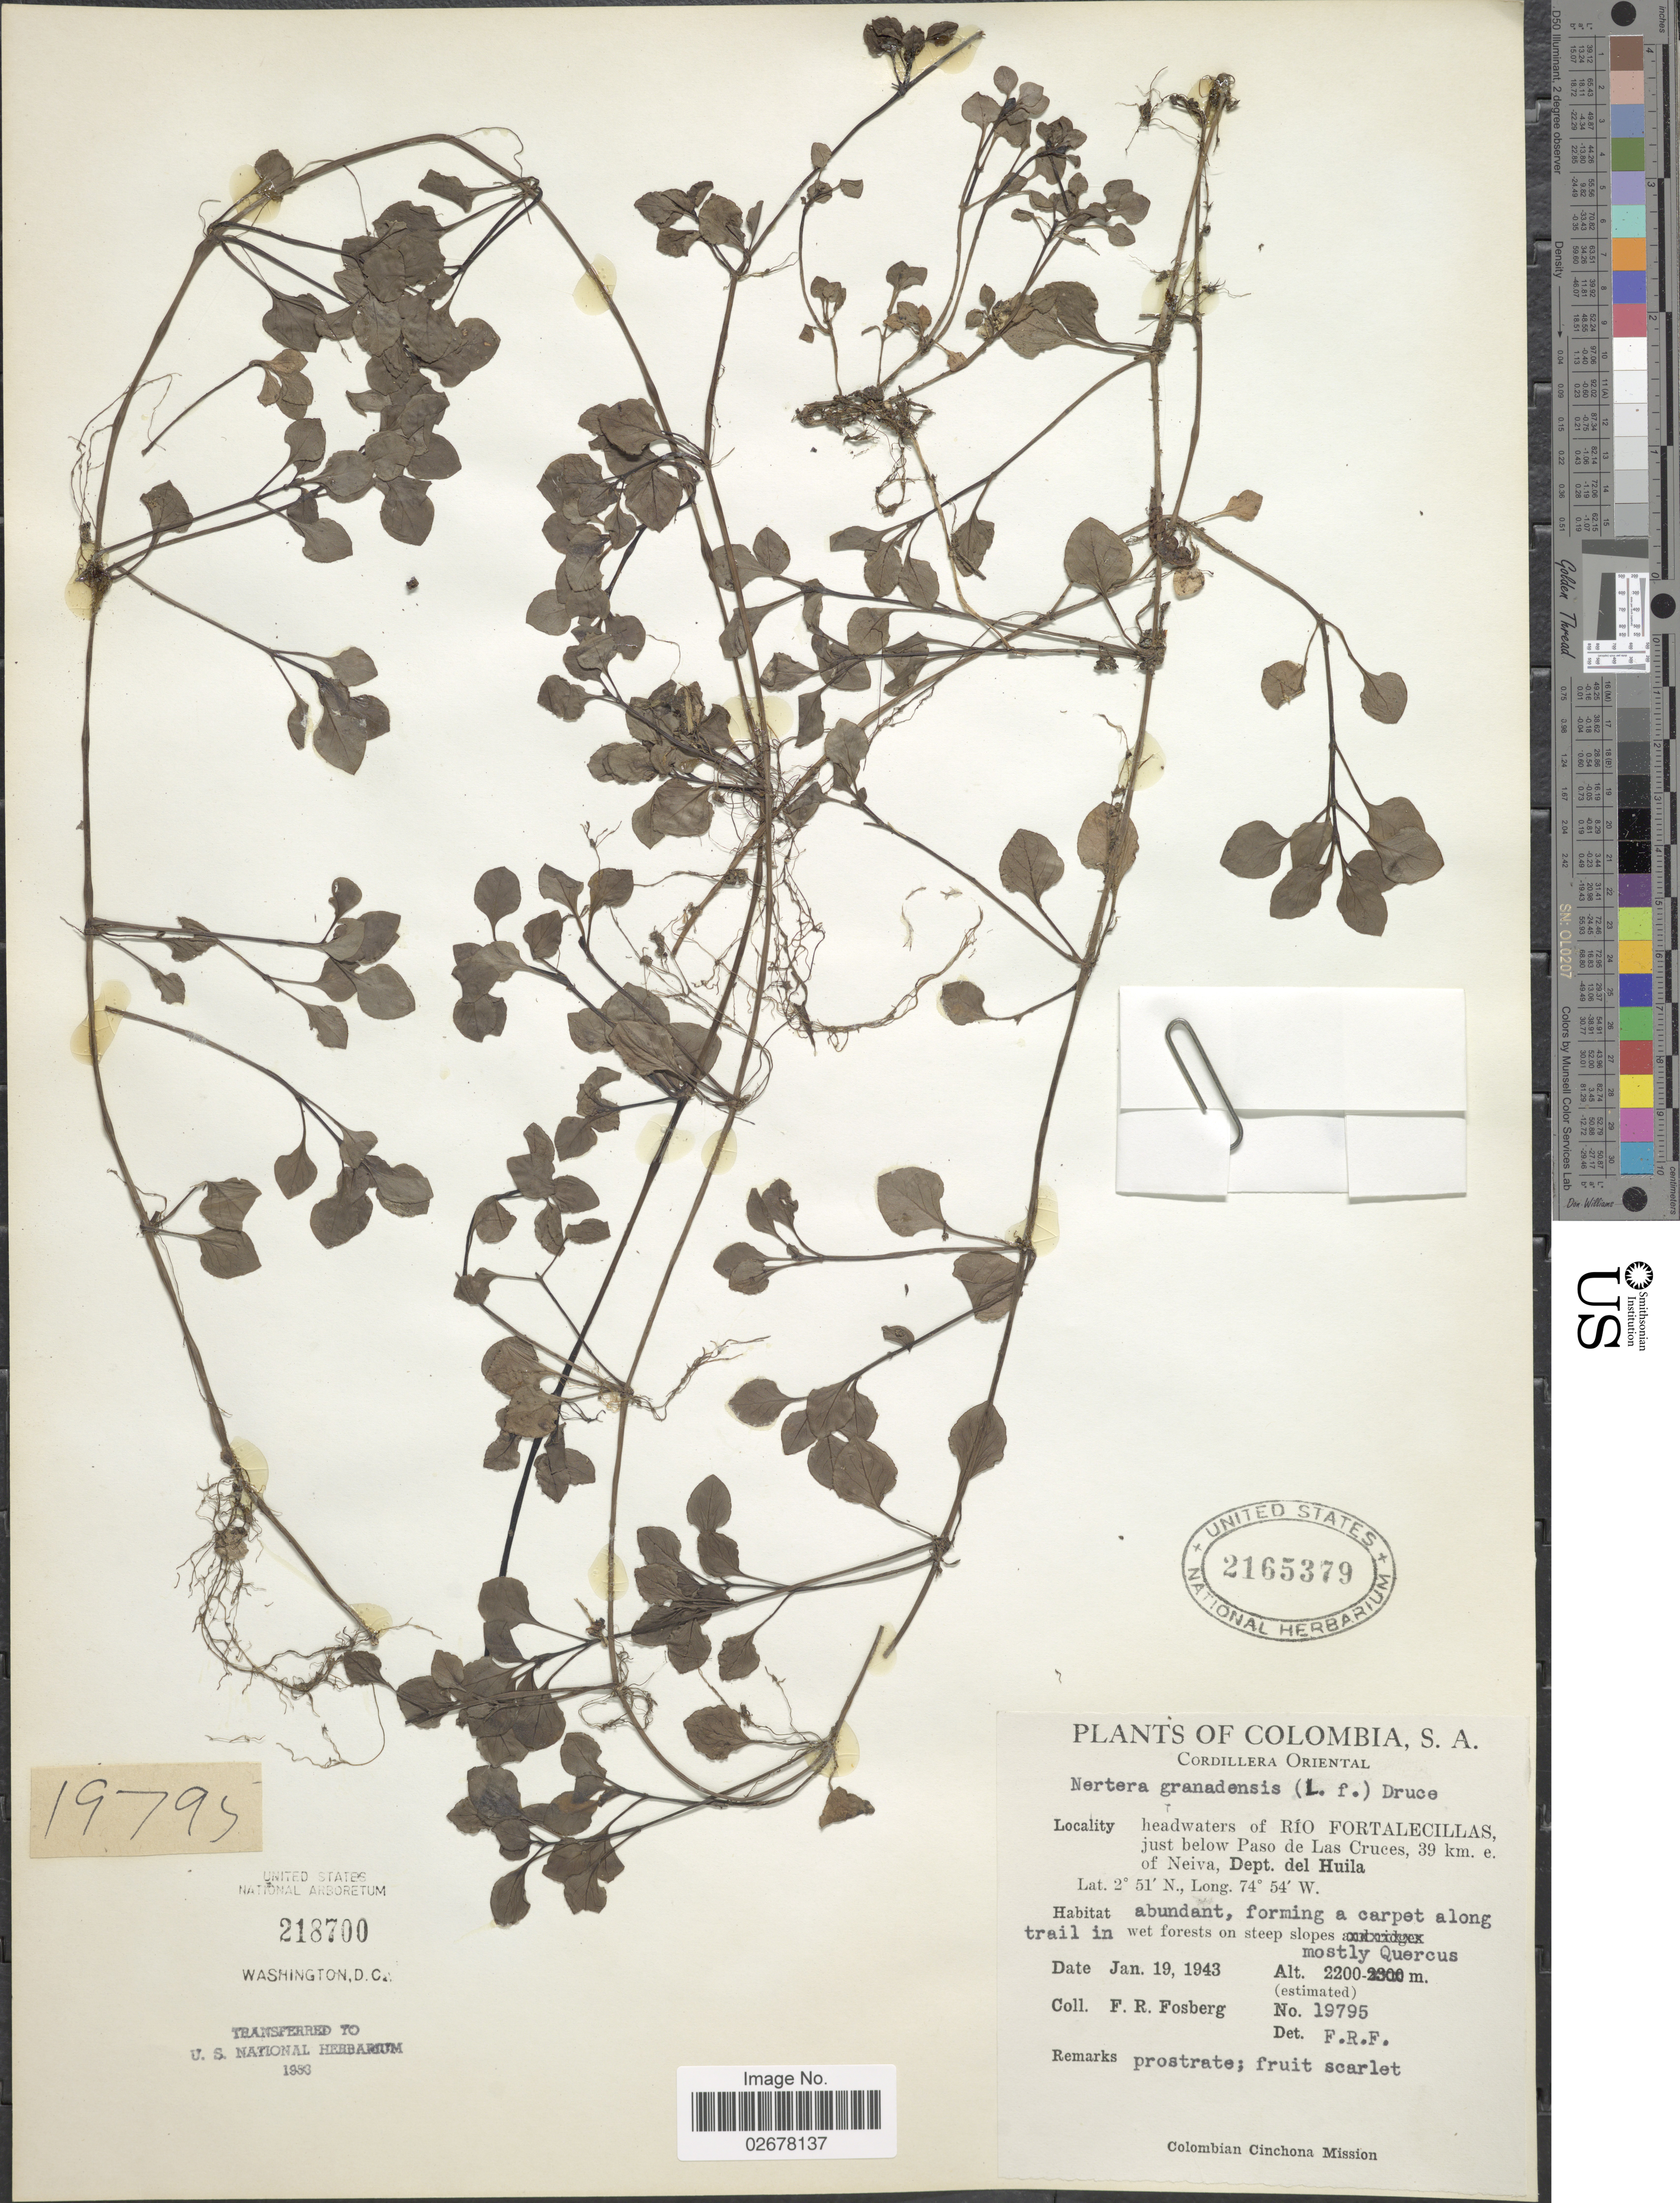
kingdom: Plantae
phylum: Tracheophyta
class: Magnoliopsida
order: Gentianales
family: Rubiaceae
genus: Nertera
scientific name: Nertera depressa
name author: Banks & Sol. ex Gaertn.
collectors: F. R. Fosberg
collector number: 19795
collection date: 1943-01-19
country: Colombia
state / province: Huila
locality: Cordillera Oriental, headwaters of Río Fortalecillas, just below Paso de Las Cruces, 39 km e. of Neiva, Dept. del Huila, abundant, forming a carpet along trail in wet forests on steep slopes mostly Quercus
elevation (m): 2200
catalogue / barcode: US 2165379